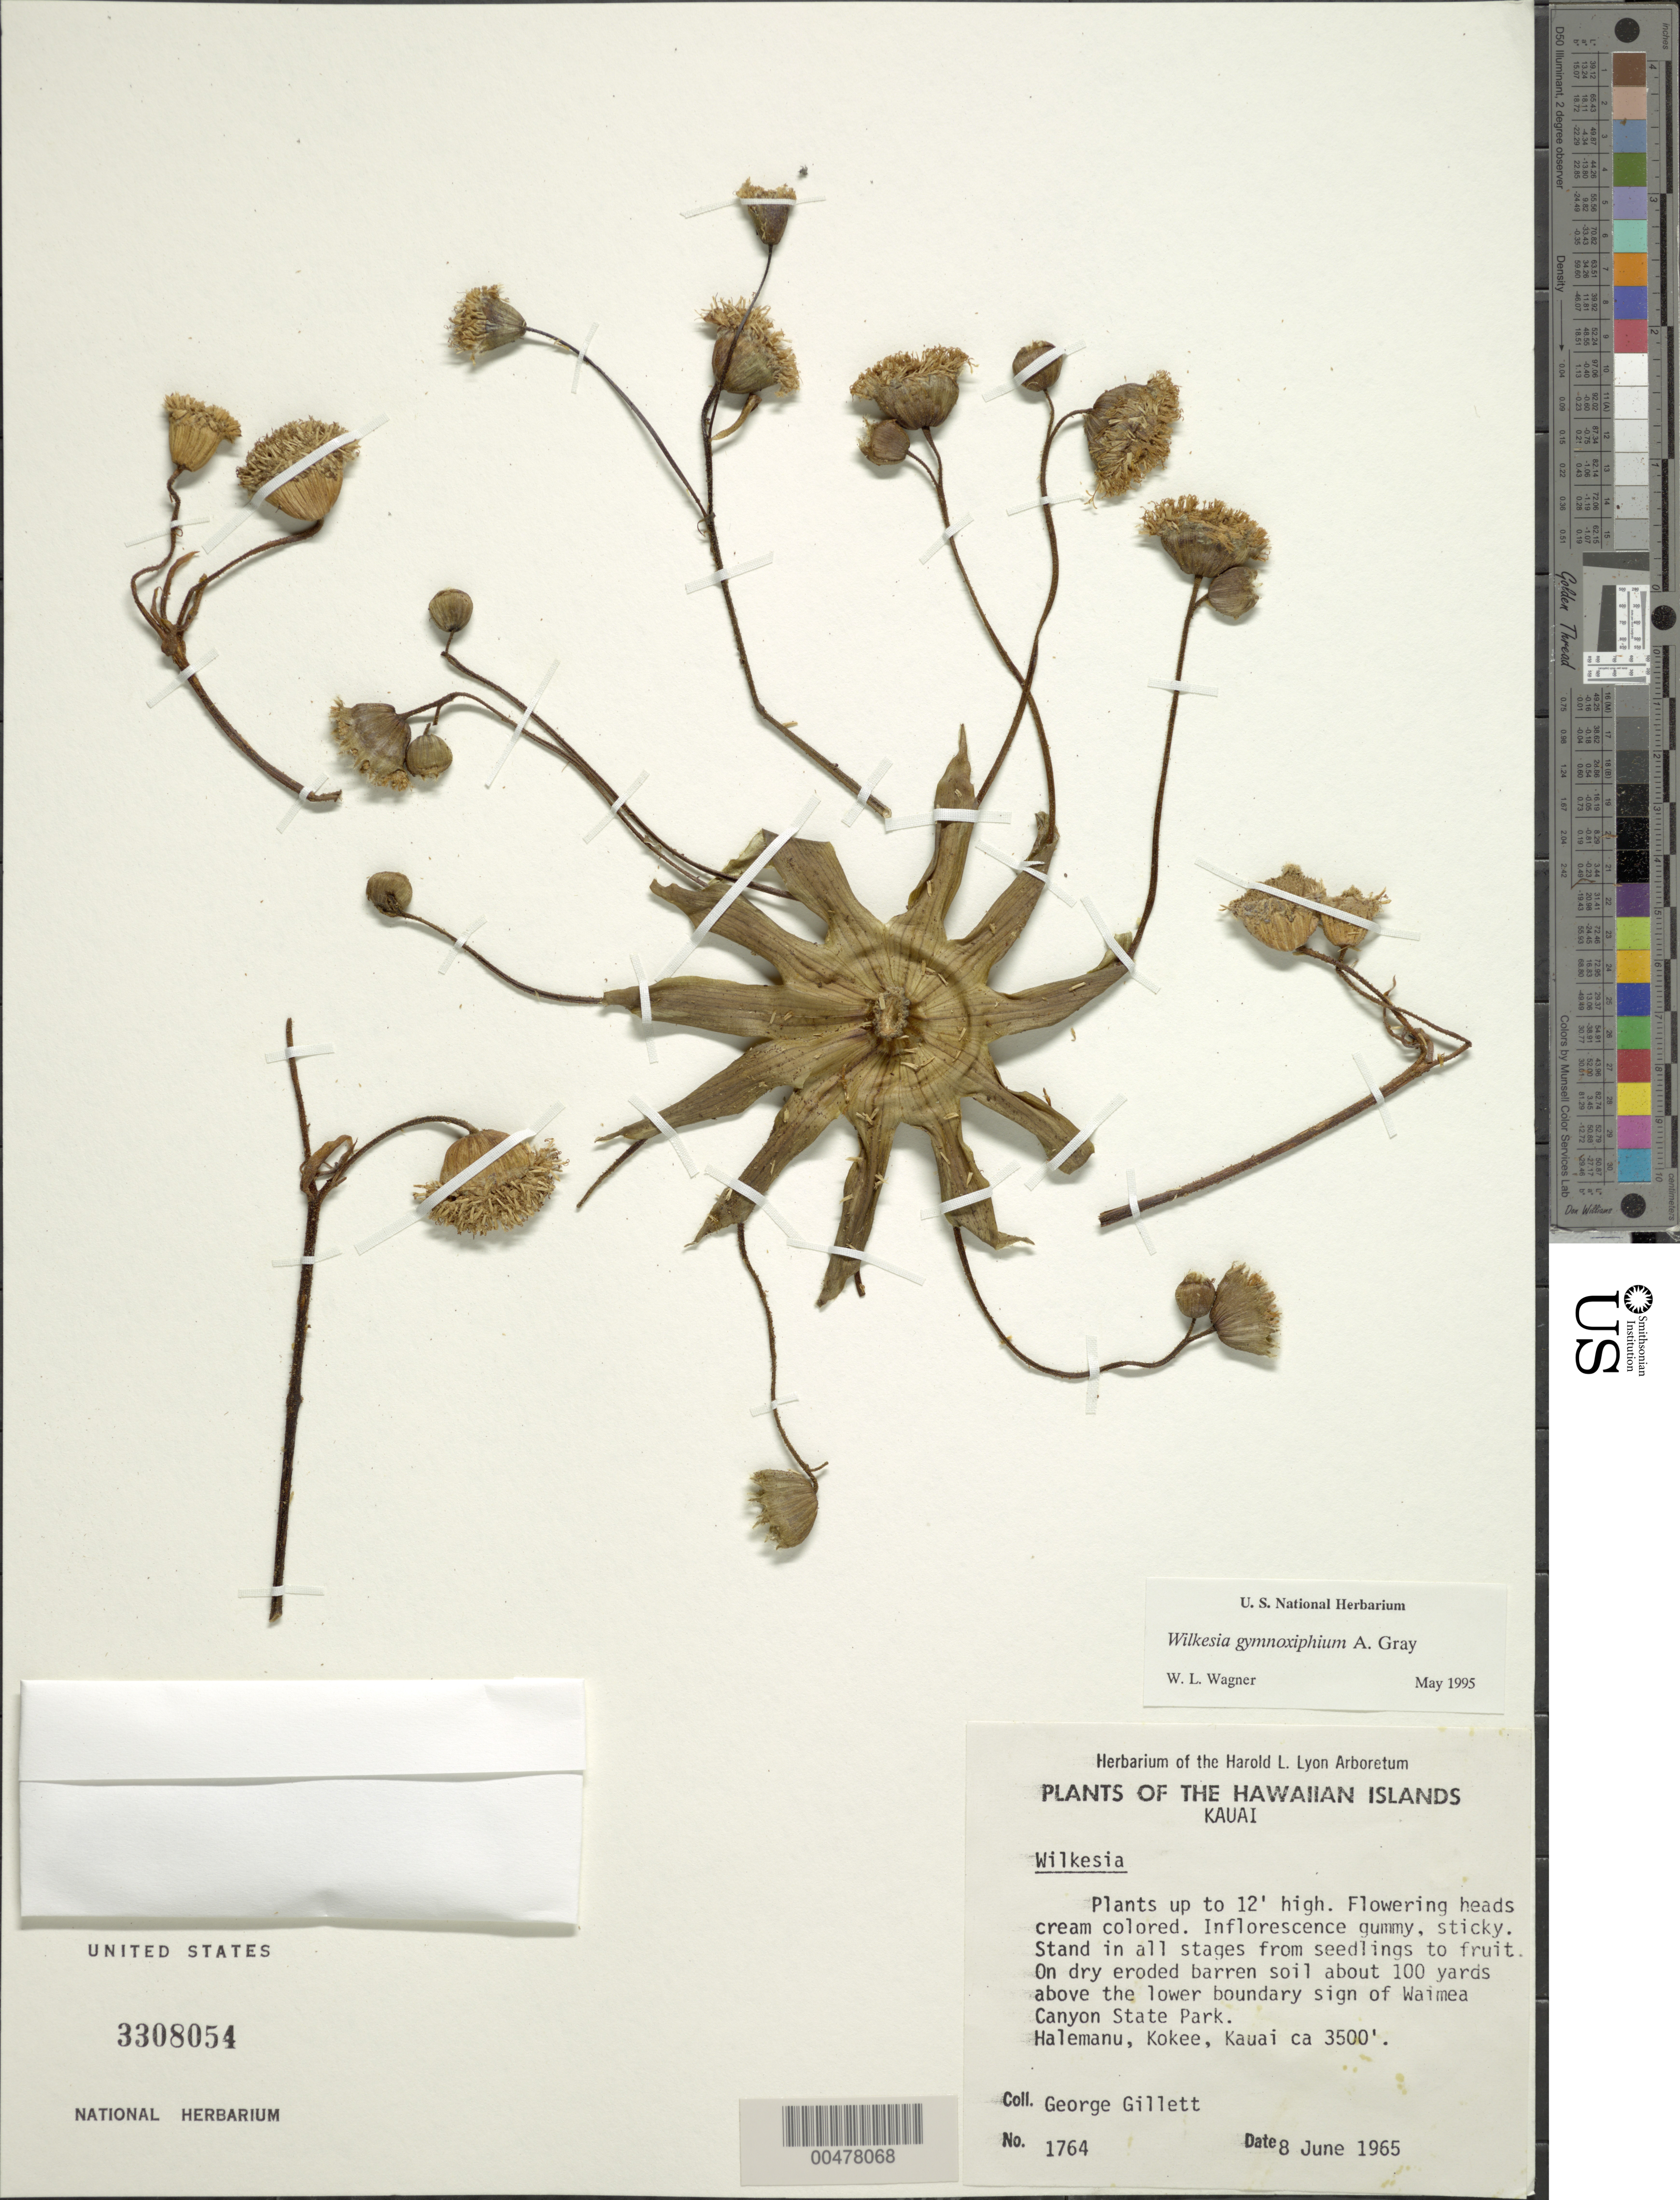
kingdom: Plantae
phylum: Tracheophyta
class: Magnoliopsida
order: Asterales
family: Asteraceae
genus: Wilkesia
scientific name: Wilkesia gymnoxiphium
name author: A. Gray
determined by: Wagner, W. L., (BOT), Smithsonian Institution - National Museum of Natural History (UNITED STATES)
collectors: G. Gillett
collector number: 1764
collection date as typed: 8 Jun 1965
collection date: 1965-06-08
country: United States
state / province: Hawaii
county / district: Kauai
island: Kaua'i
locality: Ca 100 yards above the lower boundary sign of Waimea Canyon State Park, Halemanu, Kokee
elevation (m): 1067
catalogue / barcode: US 3308054